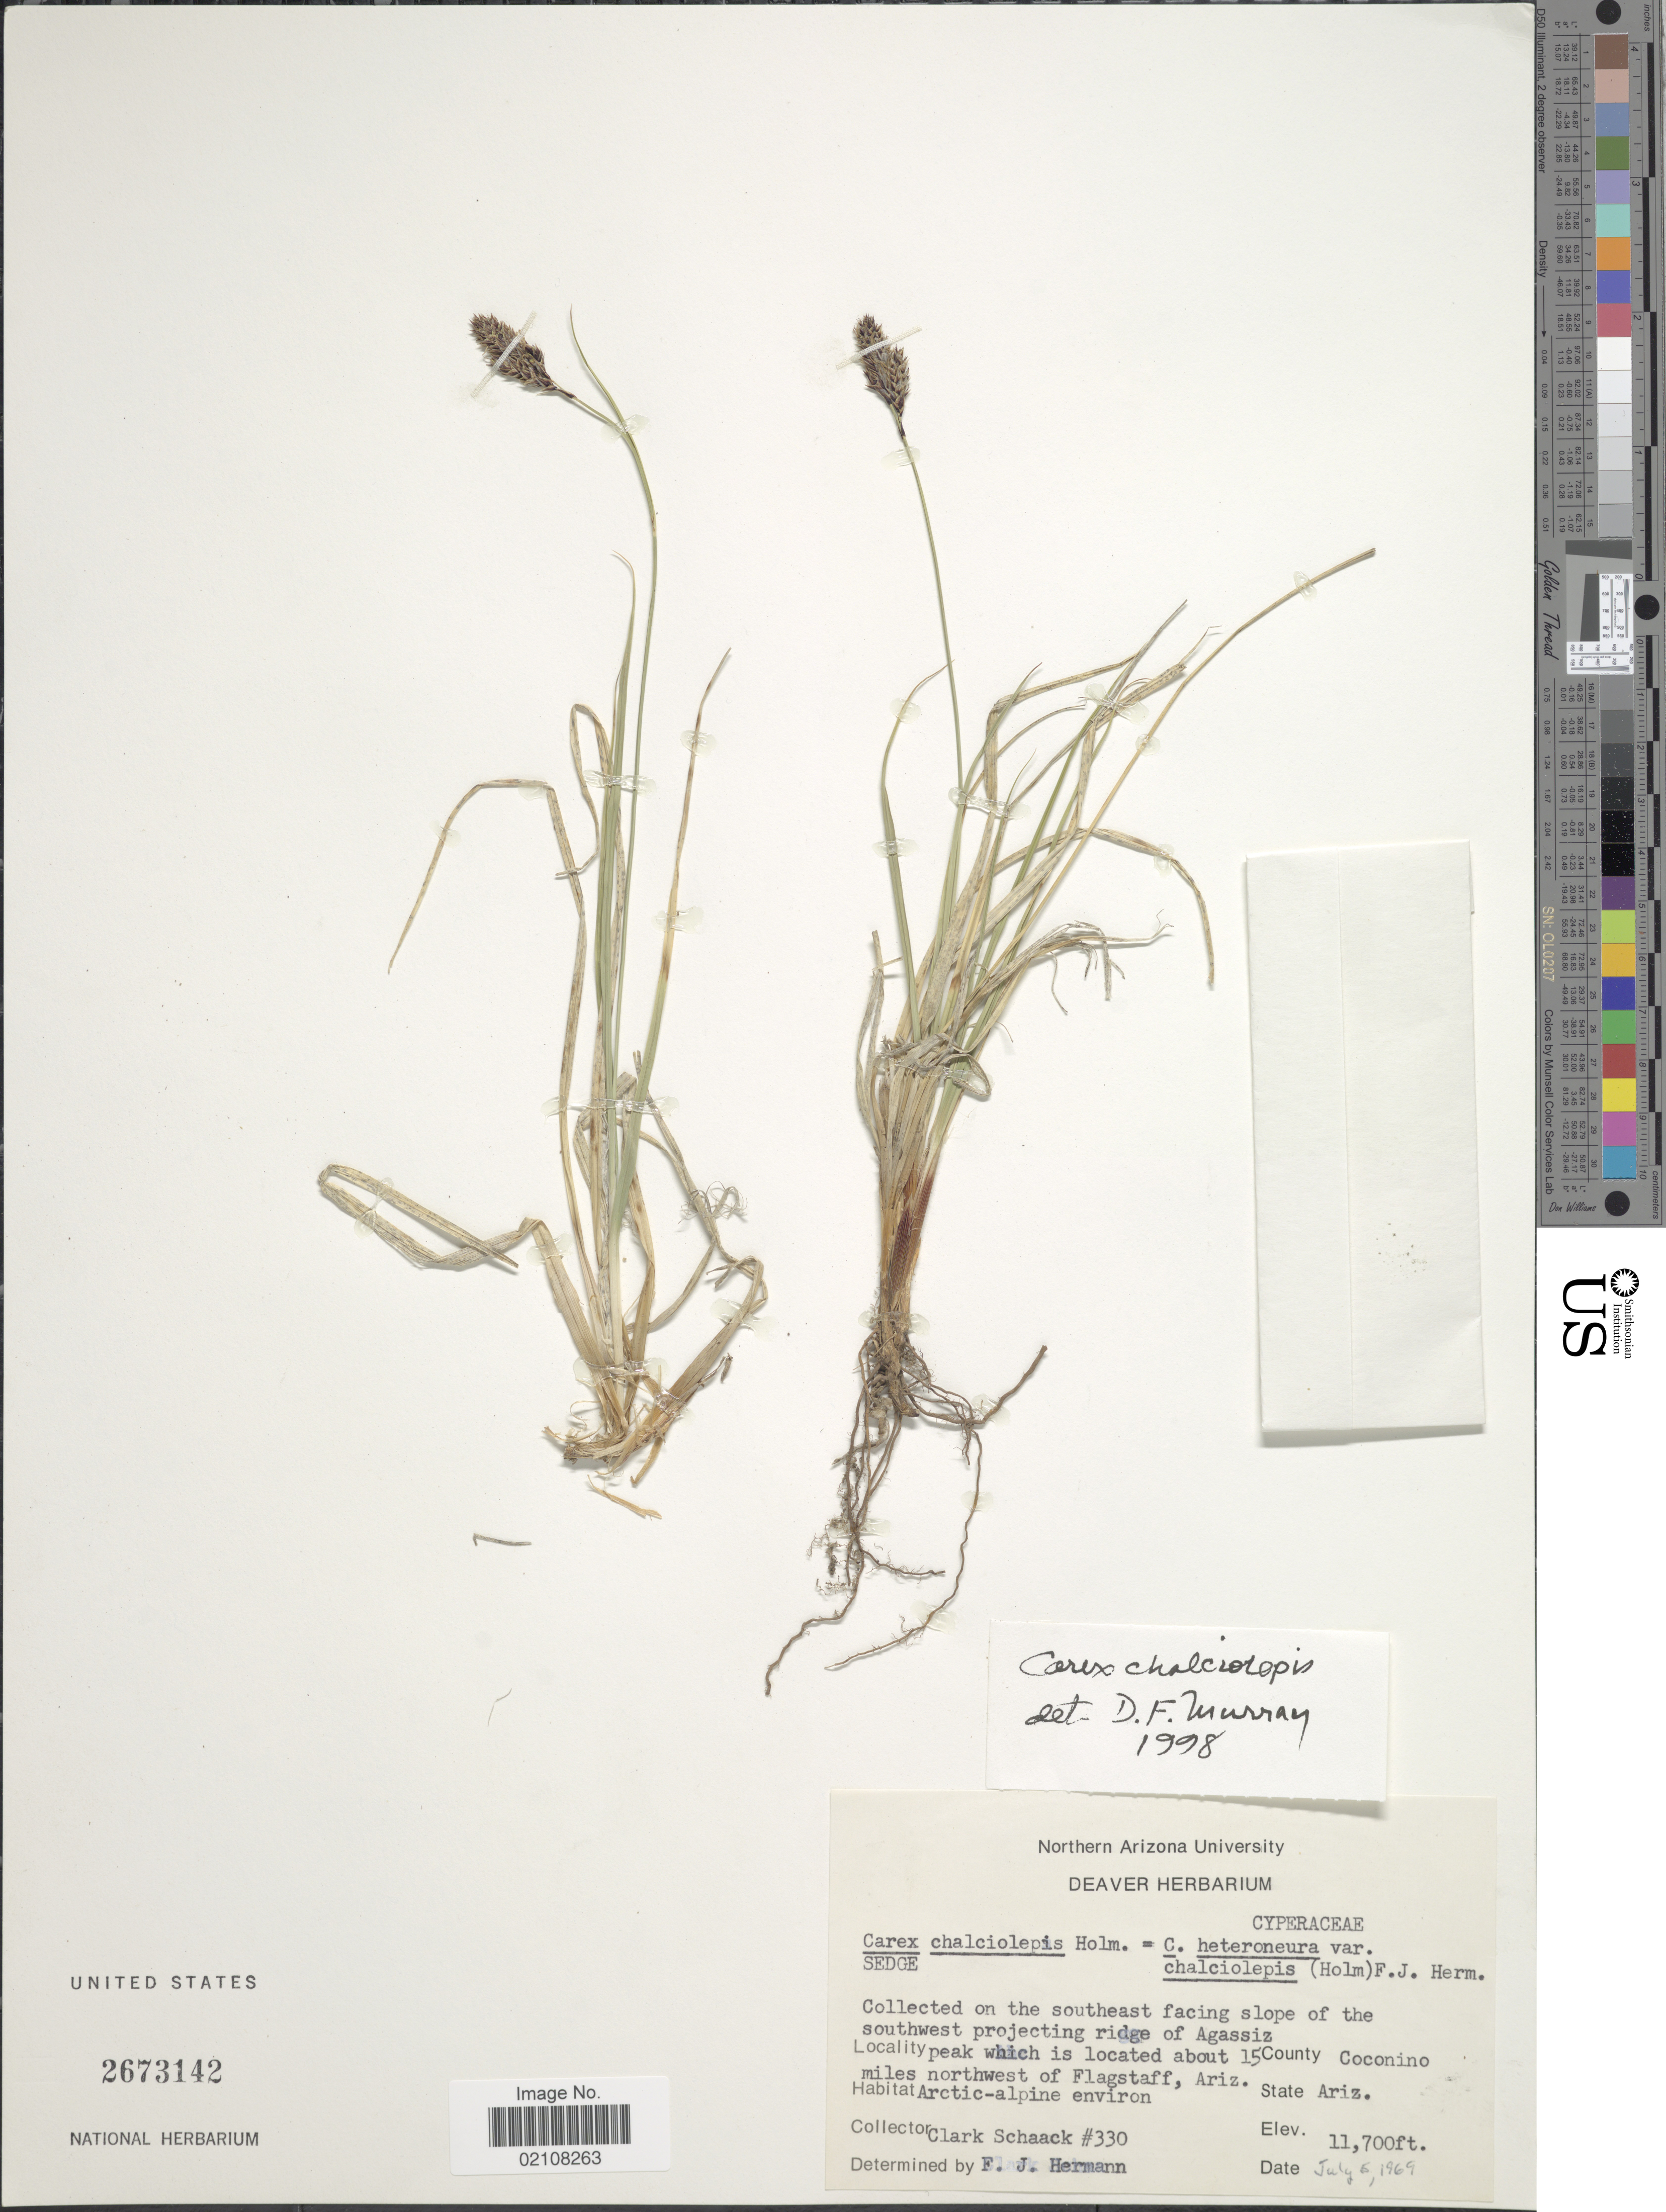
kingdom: Plantae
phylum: Tracheophyta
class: Liliopsida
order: Poales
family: Cyperaceae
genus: Carex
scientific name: Carex chalciolepis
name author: Holm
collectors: C. G. Schaack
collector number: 330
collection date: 1969-07-05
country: United States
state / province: Arizona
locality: Peak which is located about 15 miles northwest of Flagstaff, Ariz., County Coconino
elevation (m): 3566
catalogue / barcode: US 2673142